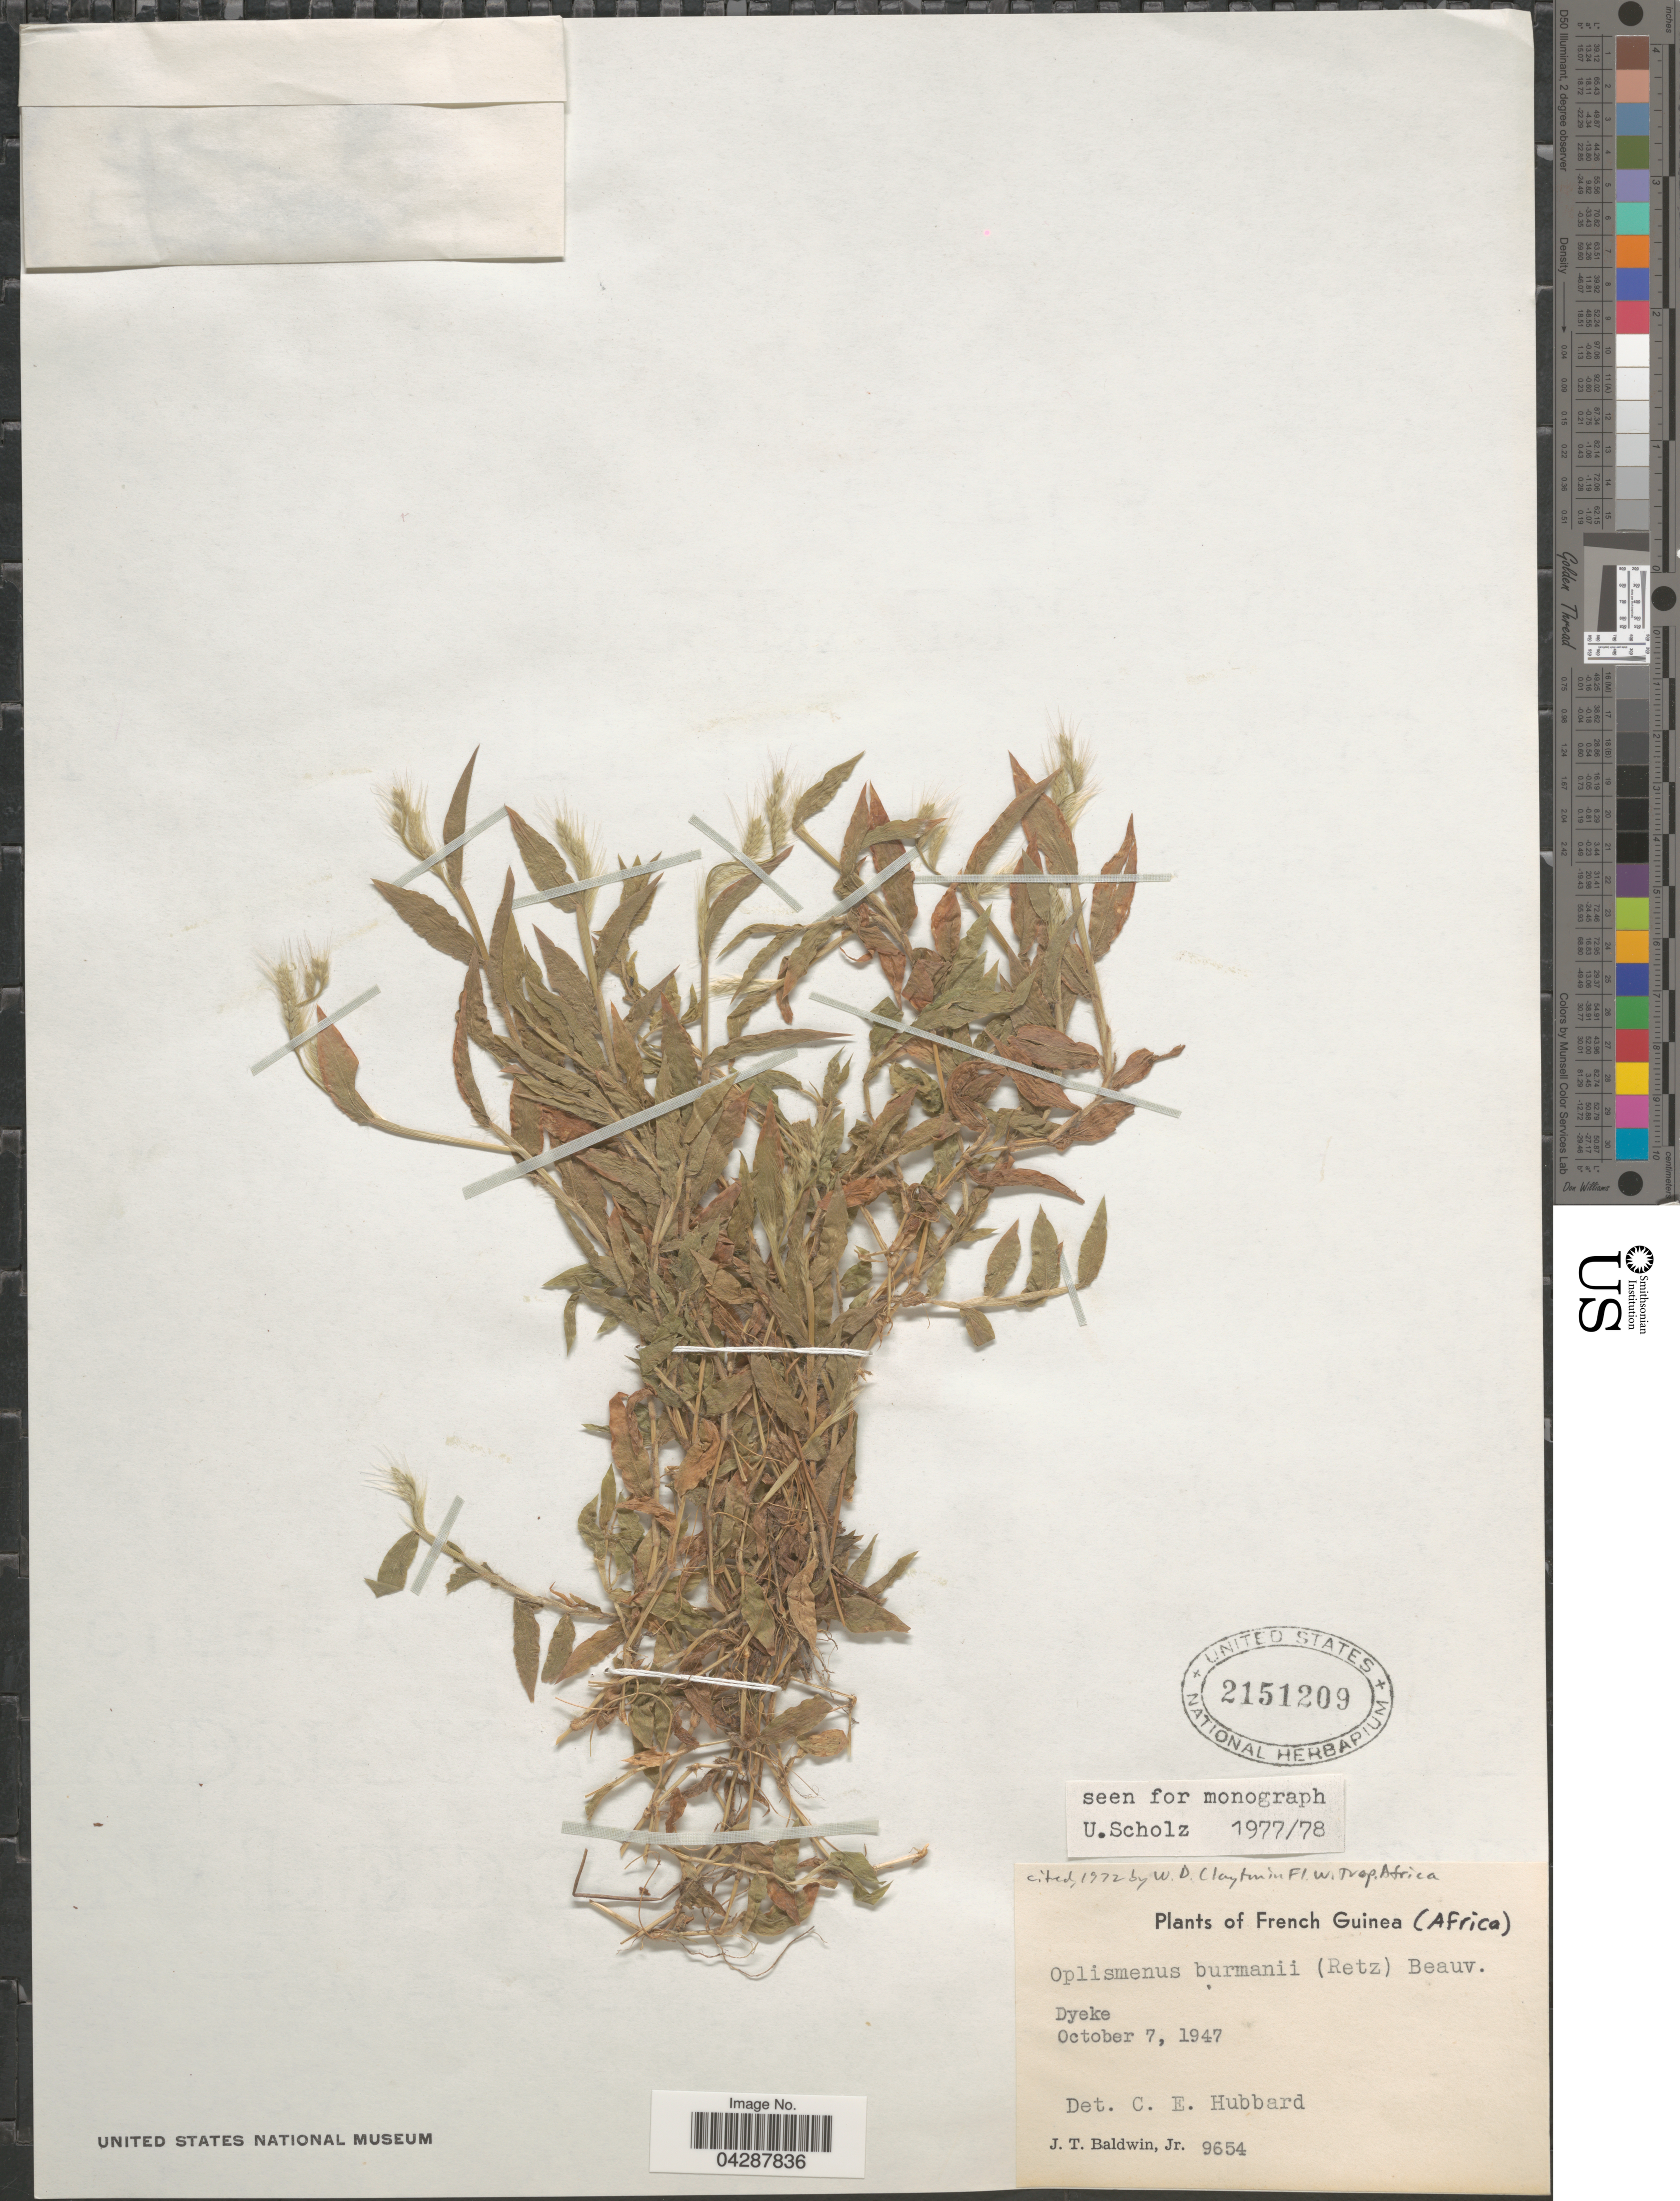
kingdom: Plantae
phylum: Tracheophyta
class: Liliopsida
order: Poales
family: Poaceae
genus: Oplismenus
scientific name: Oplismenus burmannii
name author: (Retz.) P. Beauv.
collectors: J. T. Baldwin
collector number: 9654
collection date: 1947-10-07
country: Guinea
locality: French Guinea (Africa). Dyeke.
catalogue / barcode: US 2151209